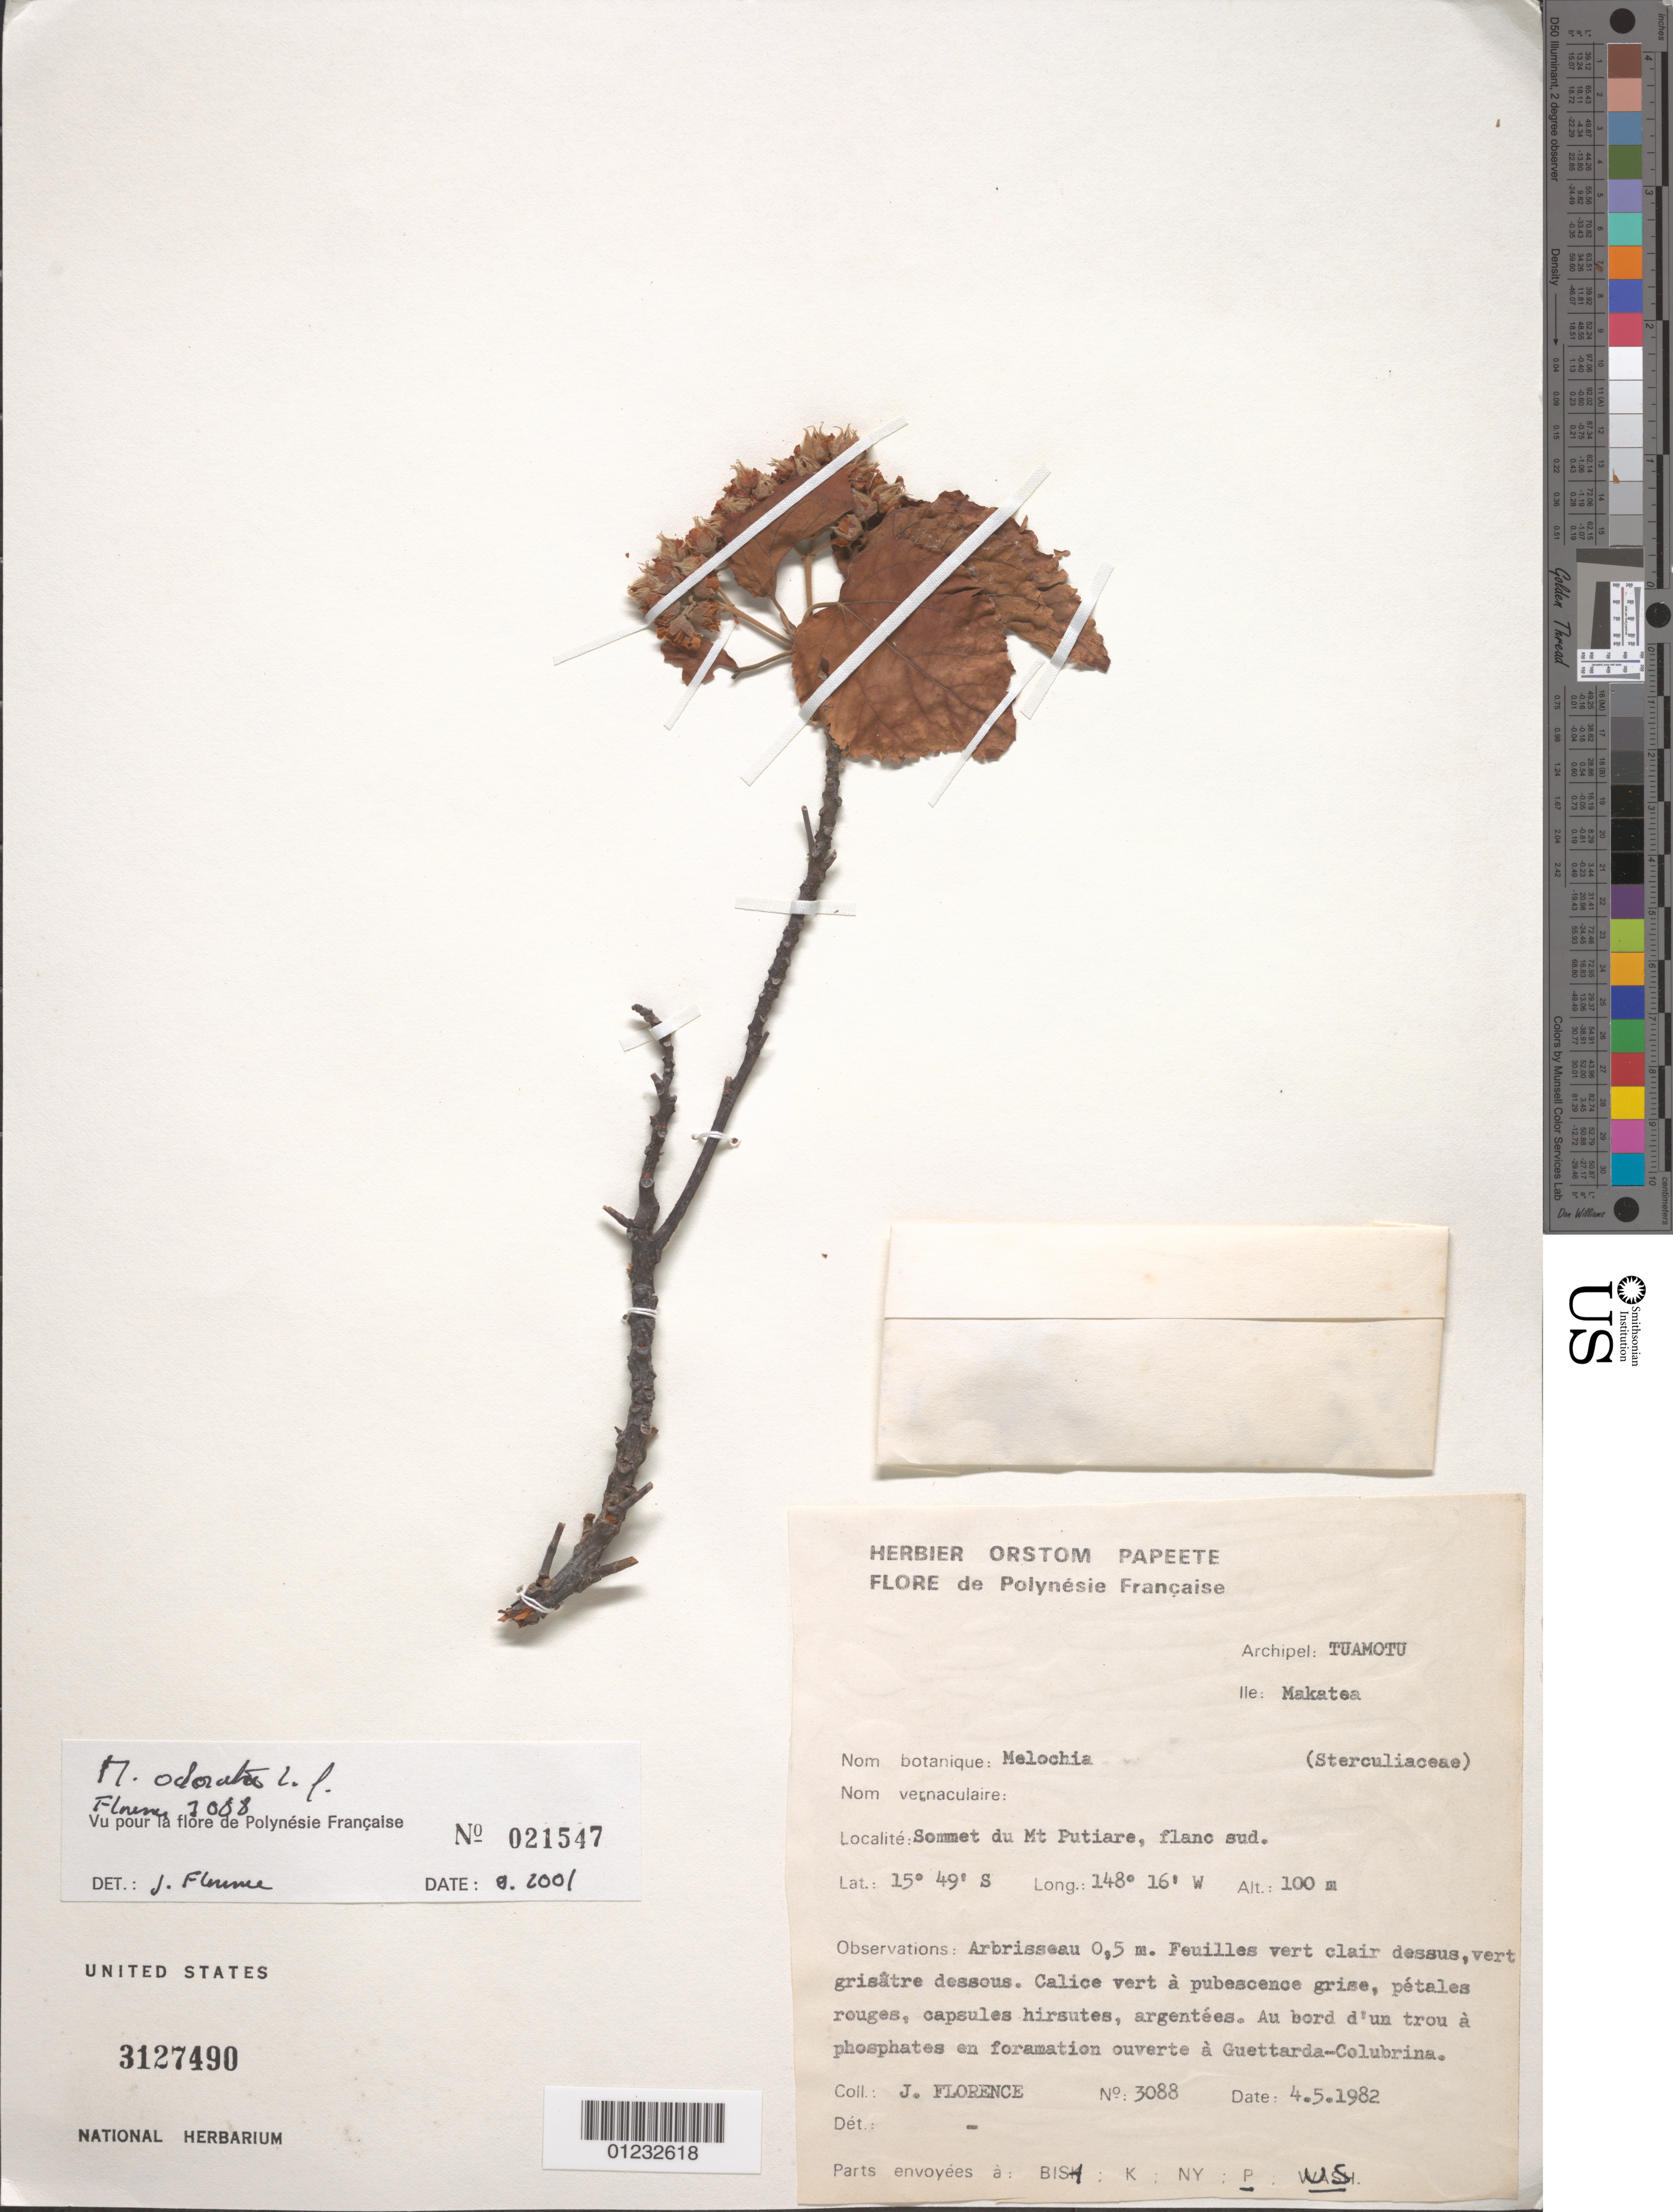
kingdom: Plantae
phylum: Tracheophyta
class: Magnoliopsida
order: Malvales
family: Malvaceae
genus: Melochia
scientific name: Melochia odorata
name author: L. f.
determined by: Florence, J.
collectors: J. Florence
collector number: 3088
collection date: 1982-05-04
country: French Polynesia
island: Makatea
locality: Sommet du Mt Putiare, flanc sud.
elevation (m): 100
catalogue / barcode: US 3127490